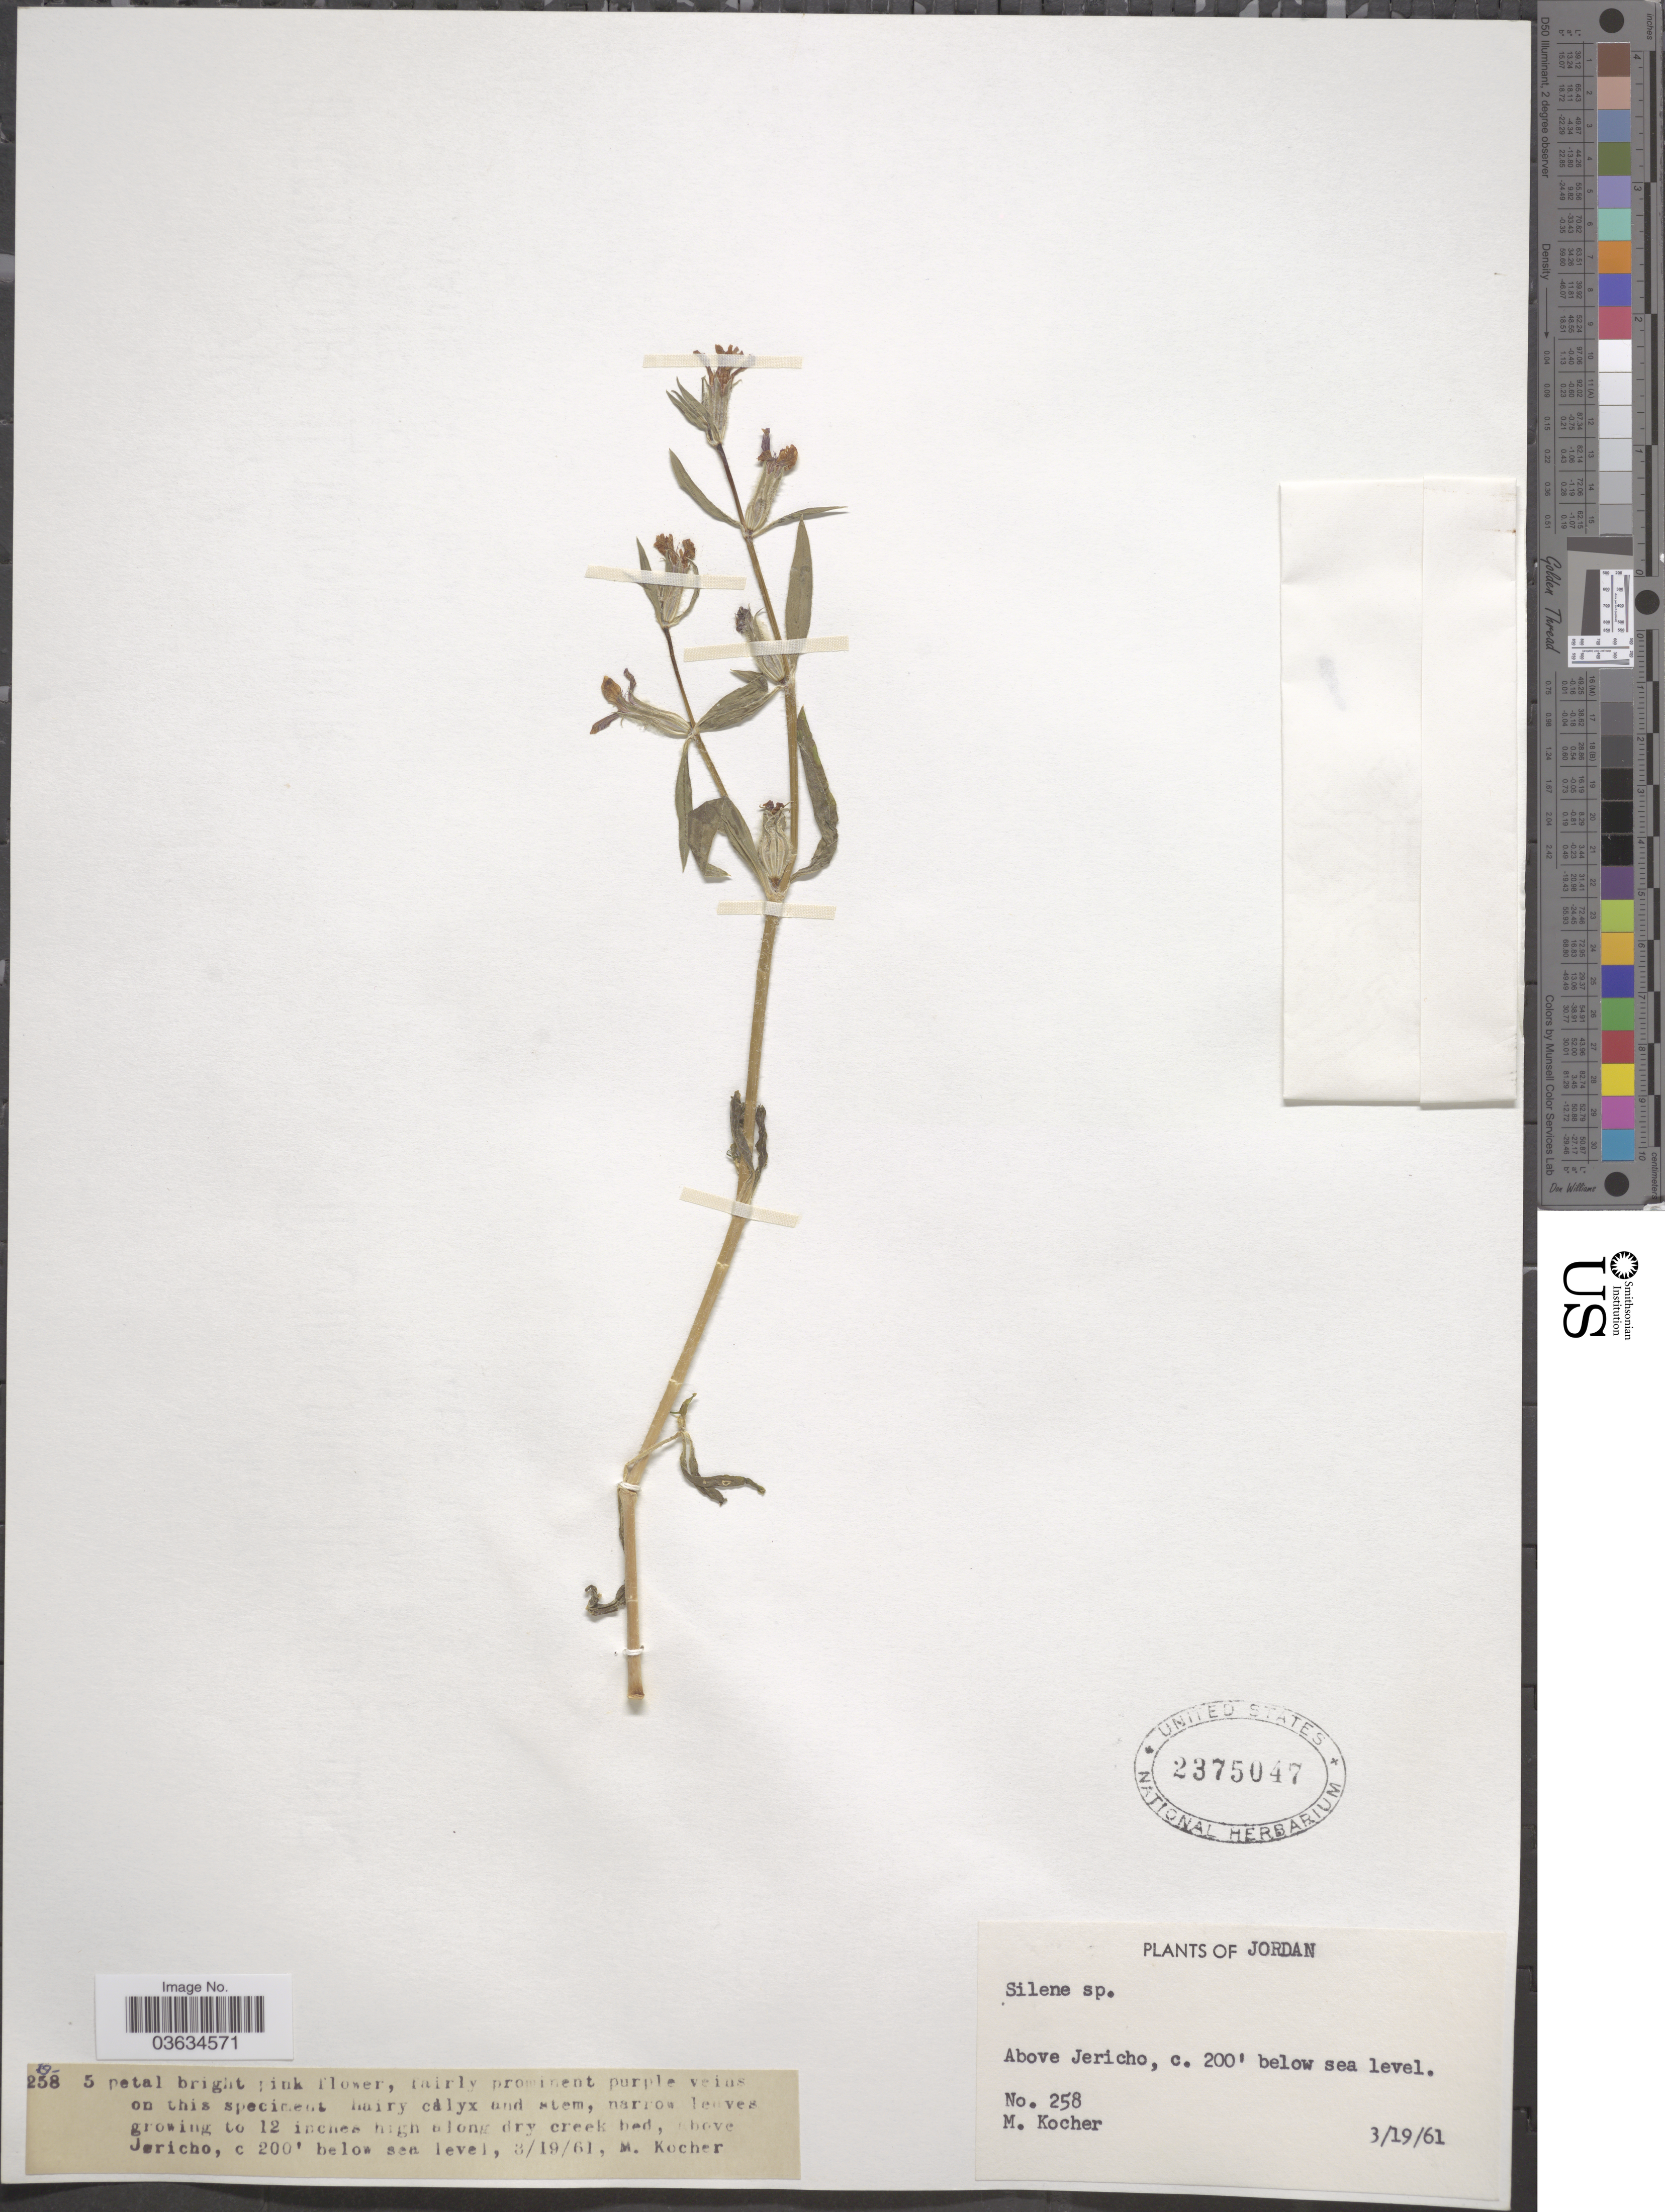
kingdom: Plantae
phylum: Tracheophyta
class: Magnoliopsida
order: Caryophyllales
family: Caryophyllaceae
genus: Silene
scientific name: Silene sp.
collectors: M. Kocher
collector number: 258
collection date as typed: Transcribed d/m/y: 19/3/61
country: Jordan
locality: Above Jericho.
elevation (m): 61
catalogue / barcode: US 2375047